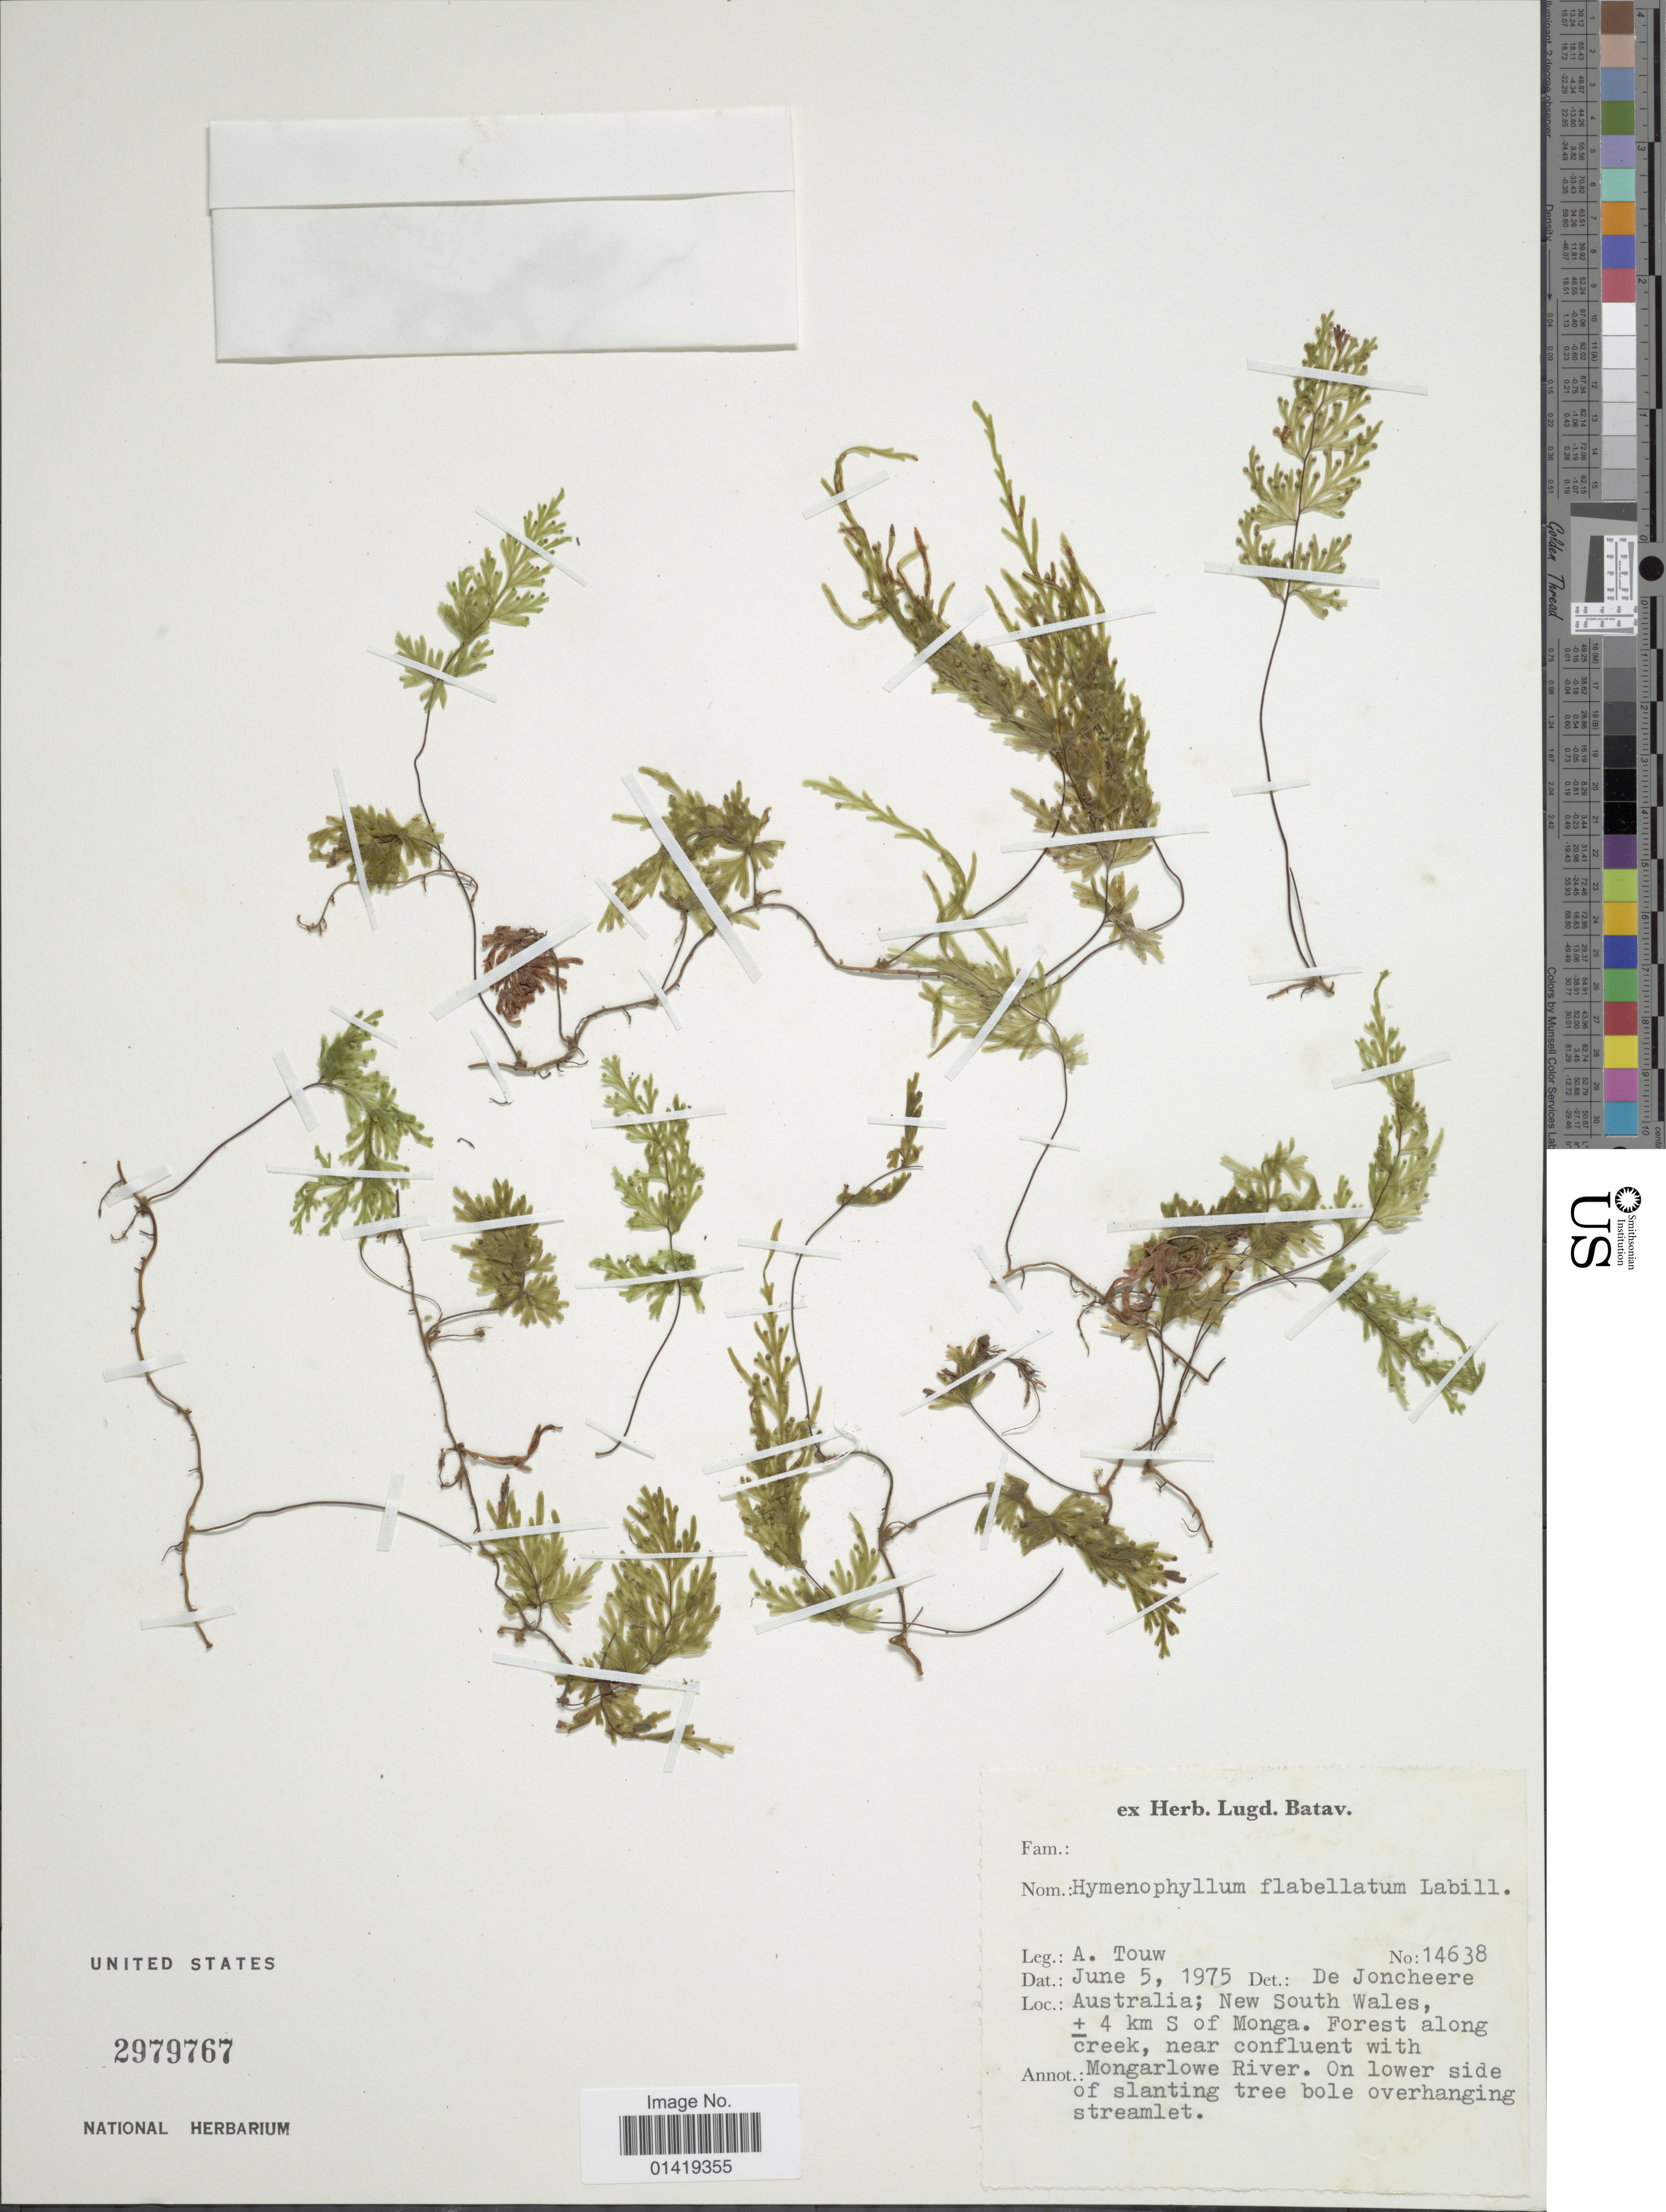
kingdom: Plantae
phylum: Tracheophyta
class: Polypodiopsida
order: Hymenophyllales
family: Hymenophyllaceae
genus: Hymenophyllum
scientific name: Hymenophyllum flabellatum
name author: Labill.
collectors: A. Touw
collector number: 14638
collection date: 1975-06-05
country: Australia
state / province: New South Wales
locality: Australia, New South Wales ± 4 km S of Monga forest along creek near confluent with Mongarlowe river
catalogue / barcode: US 2979767